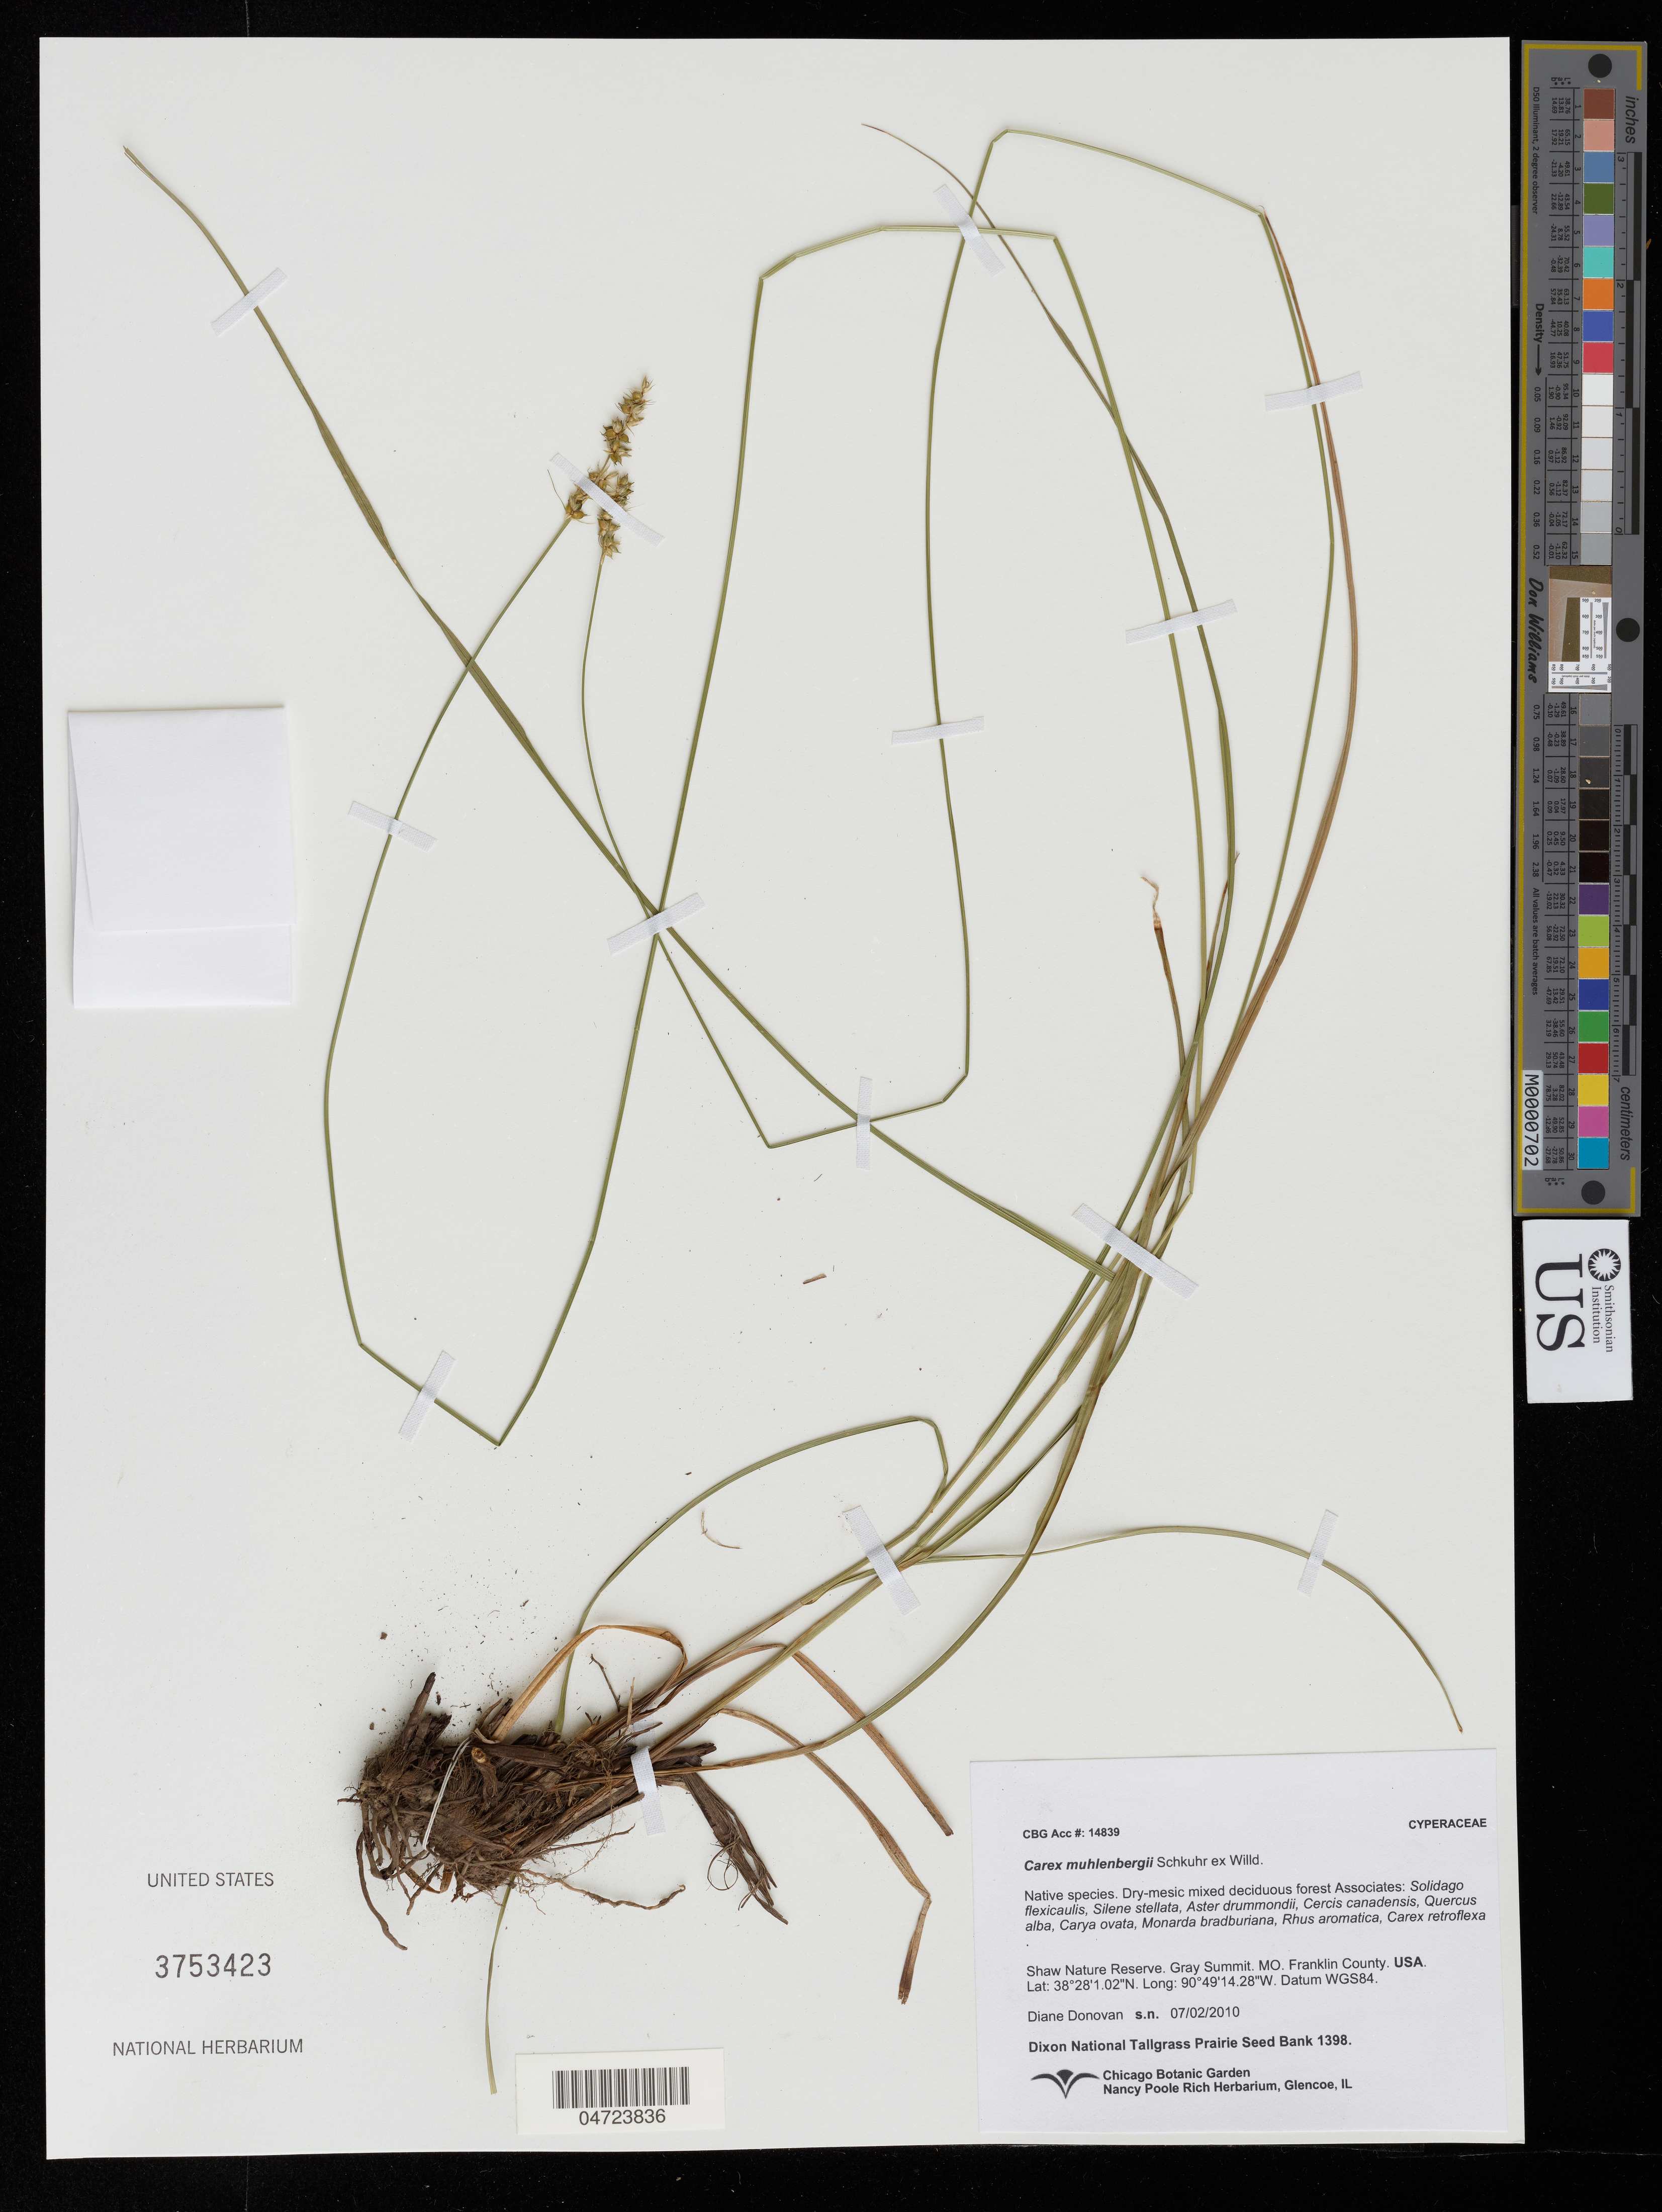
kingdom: Plantae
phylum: Tracheophyta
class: Liliopsida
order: Poales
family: Cyperaceae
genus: Carex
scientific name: Carex muehlenbergii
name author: Willd.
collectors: D. Donovan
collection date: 2010-07-02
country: United States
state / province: Missouri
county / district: Franklin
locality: Shaw Nature Reserve. Gray Summit. Franklin County.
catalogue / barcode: US 3753423